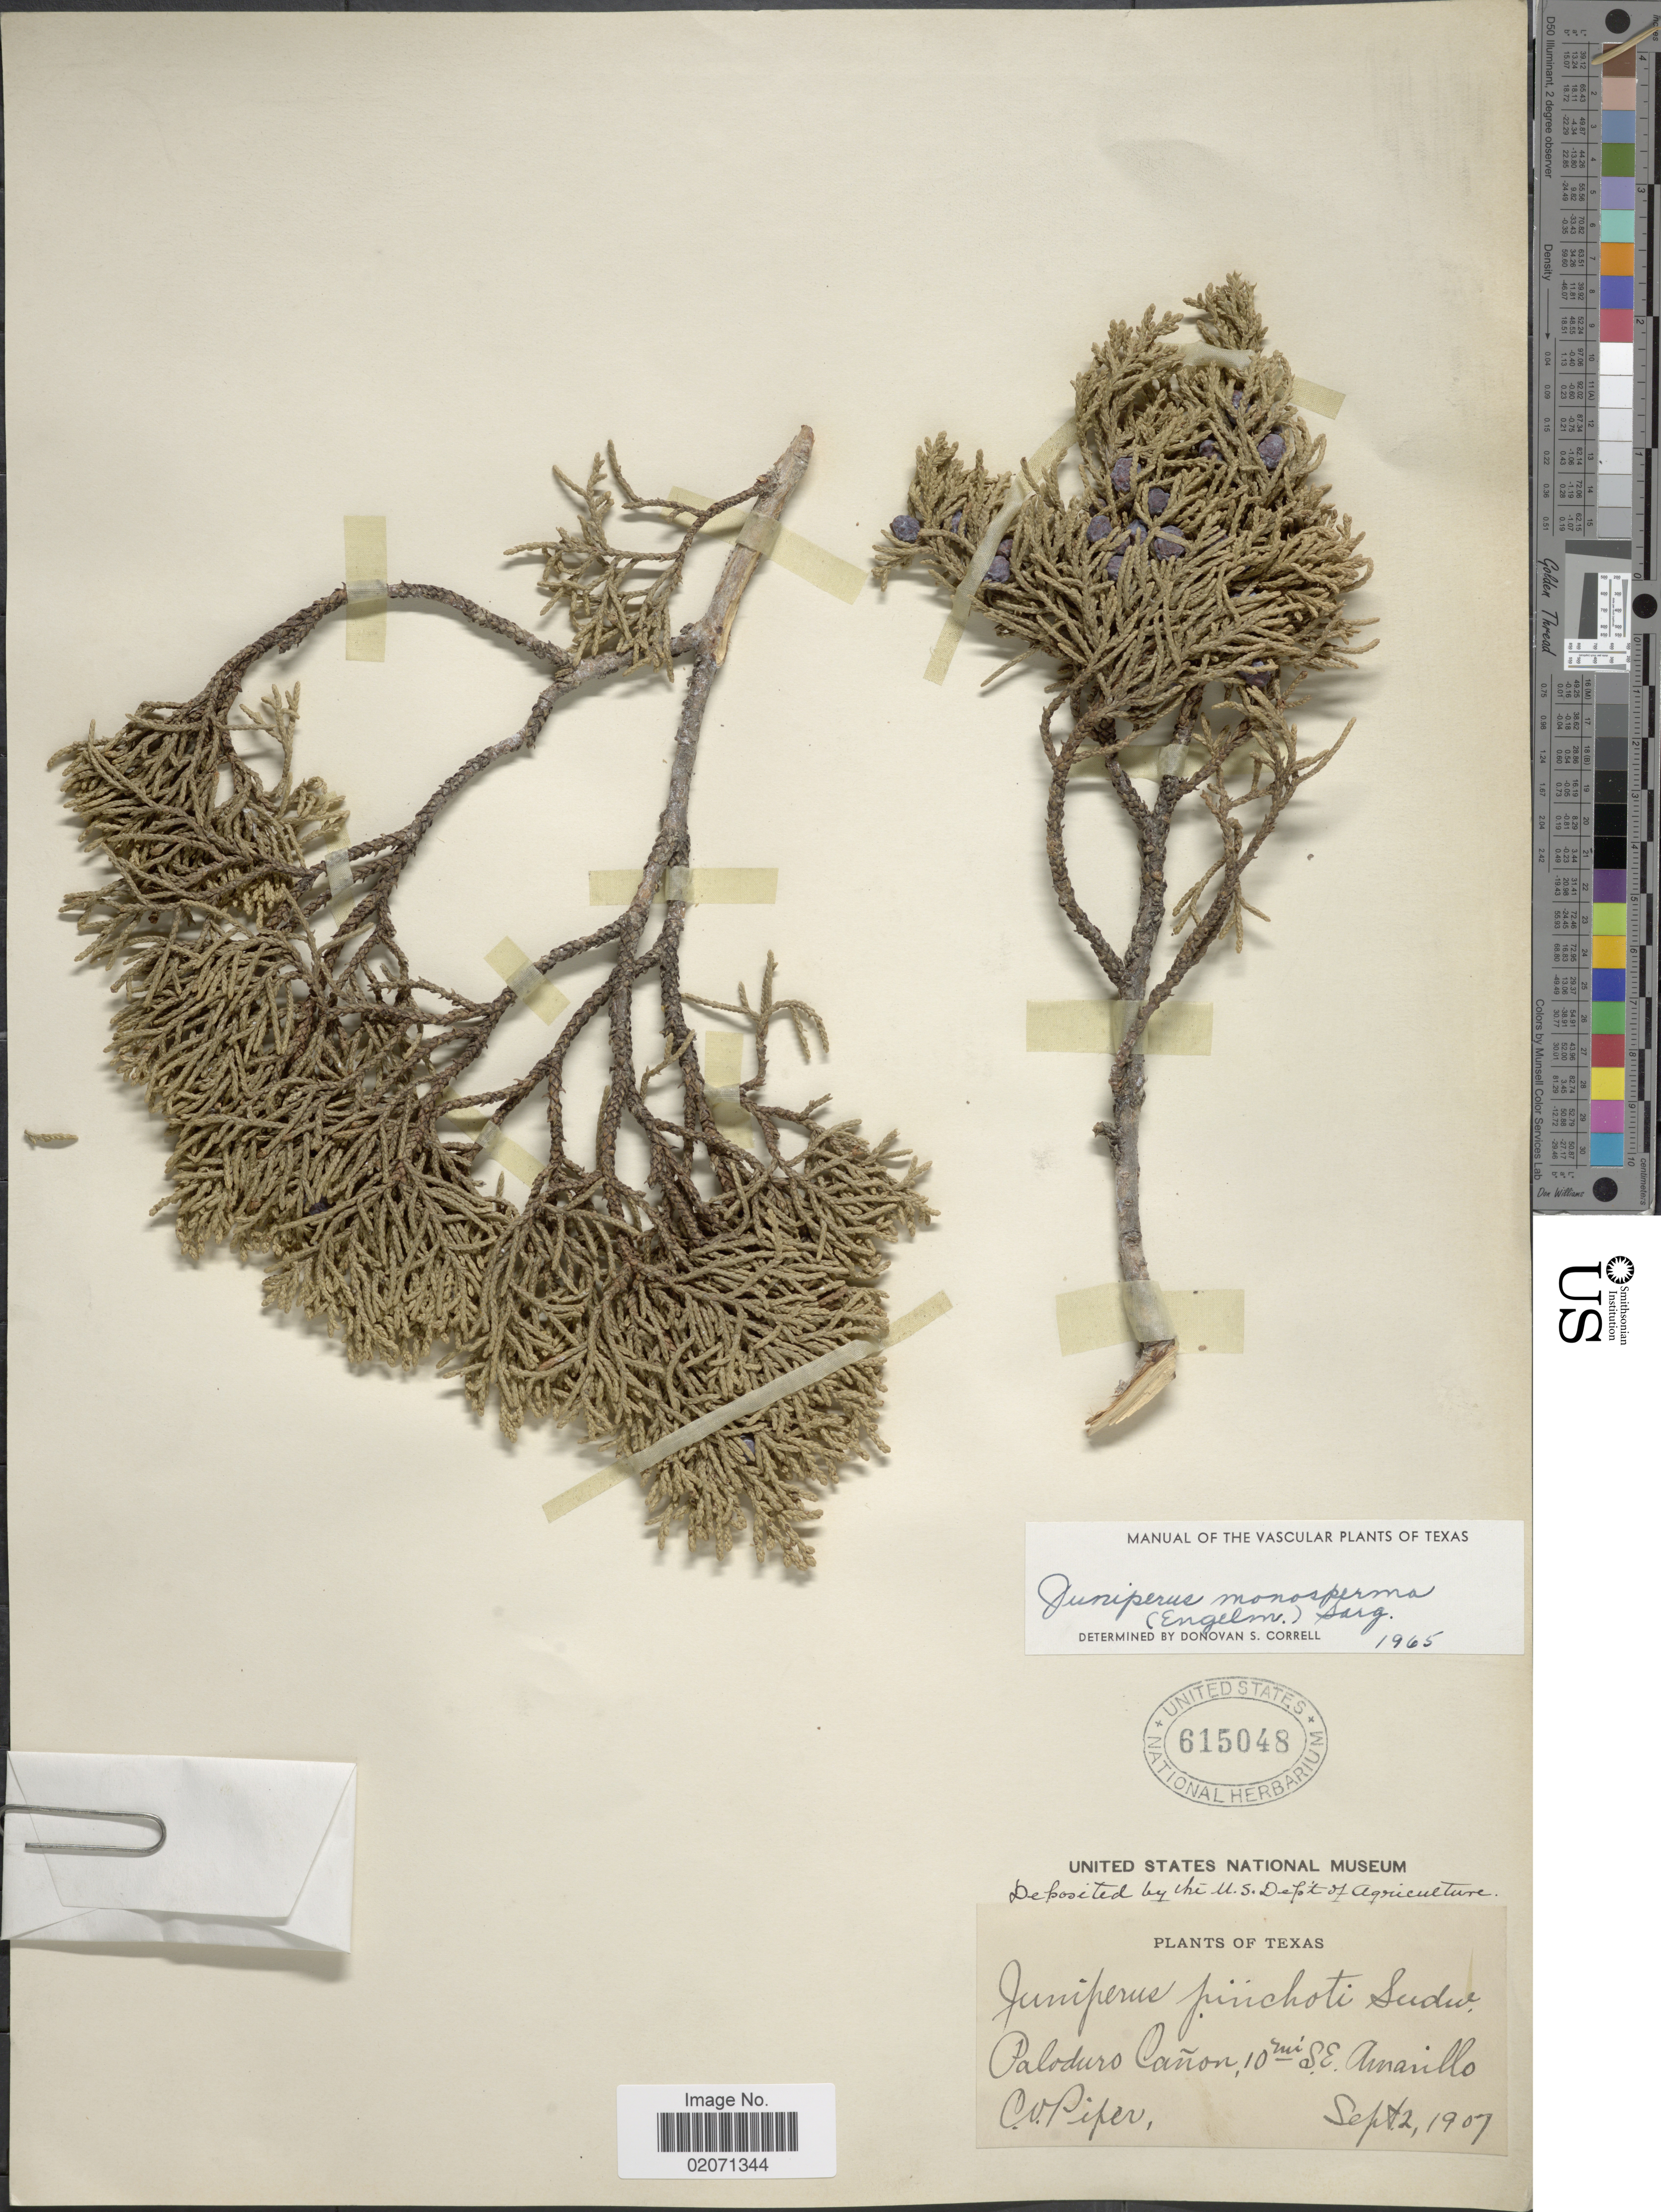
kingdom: Plantae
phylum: Tracheophyta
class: Pinopsida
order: Pinales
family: Cupressaceae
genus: Juniperus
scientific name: Juniperus monosperma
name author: (Engelm.) Sarg.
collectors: C. V. Piper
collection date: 1907-09-02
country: United States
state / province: Texas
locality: Paloduro Canyon, 10 mi S.E. of Amarillo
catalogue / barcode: US 615048